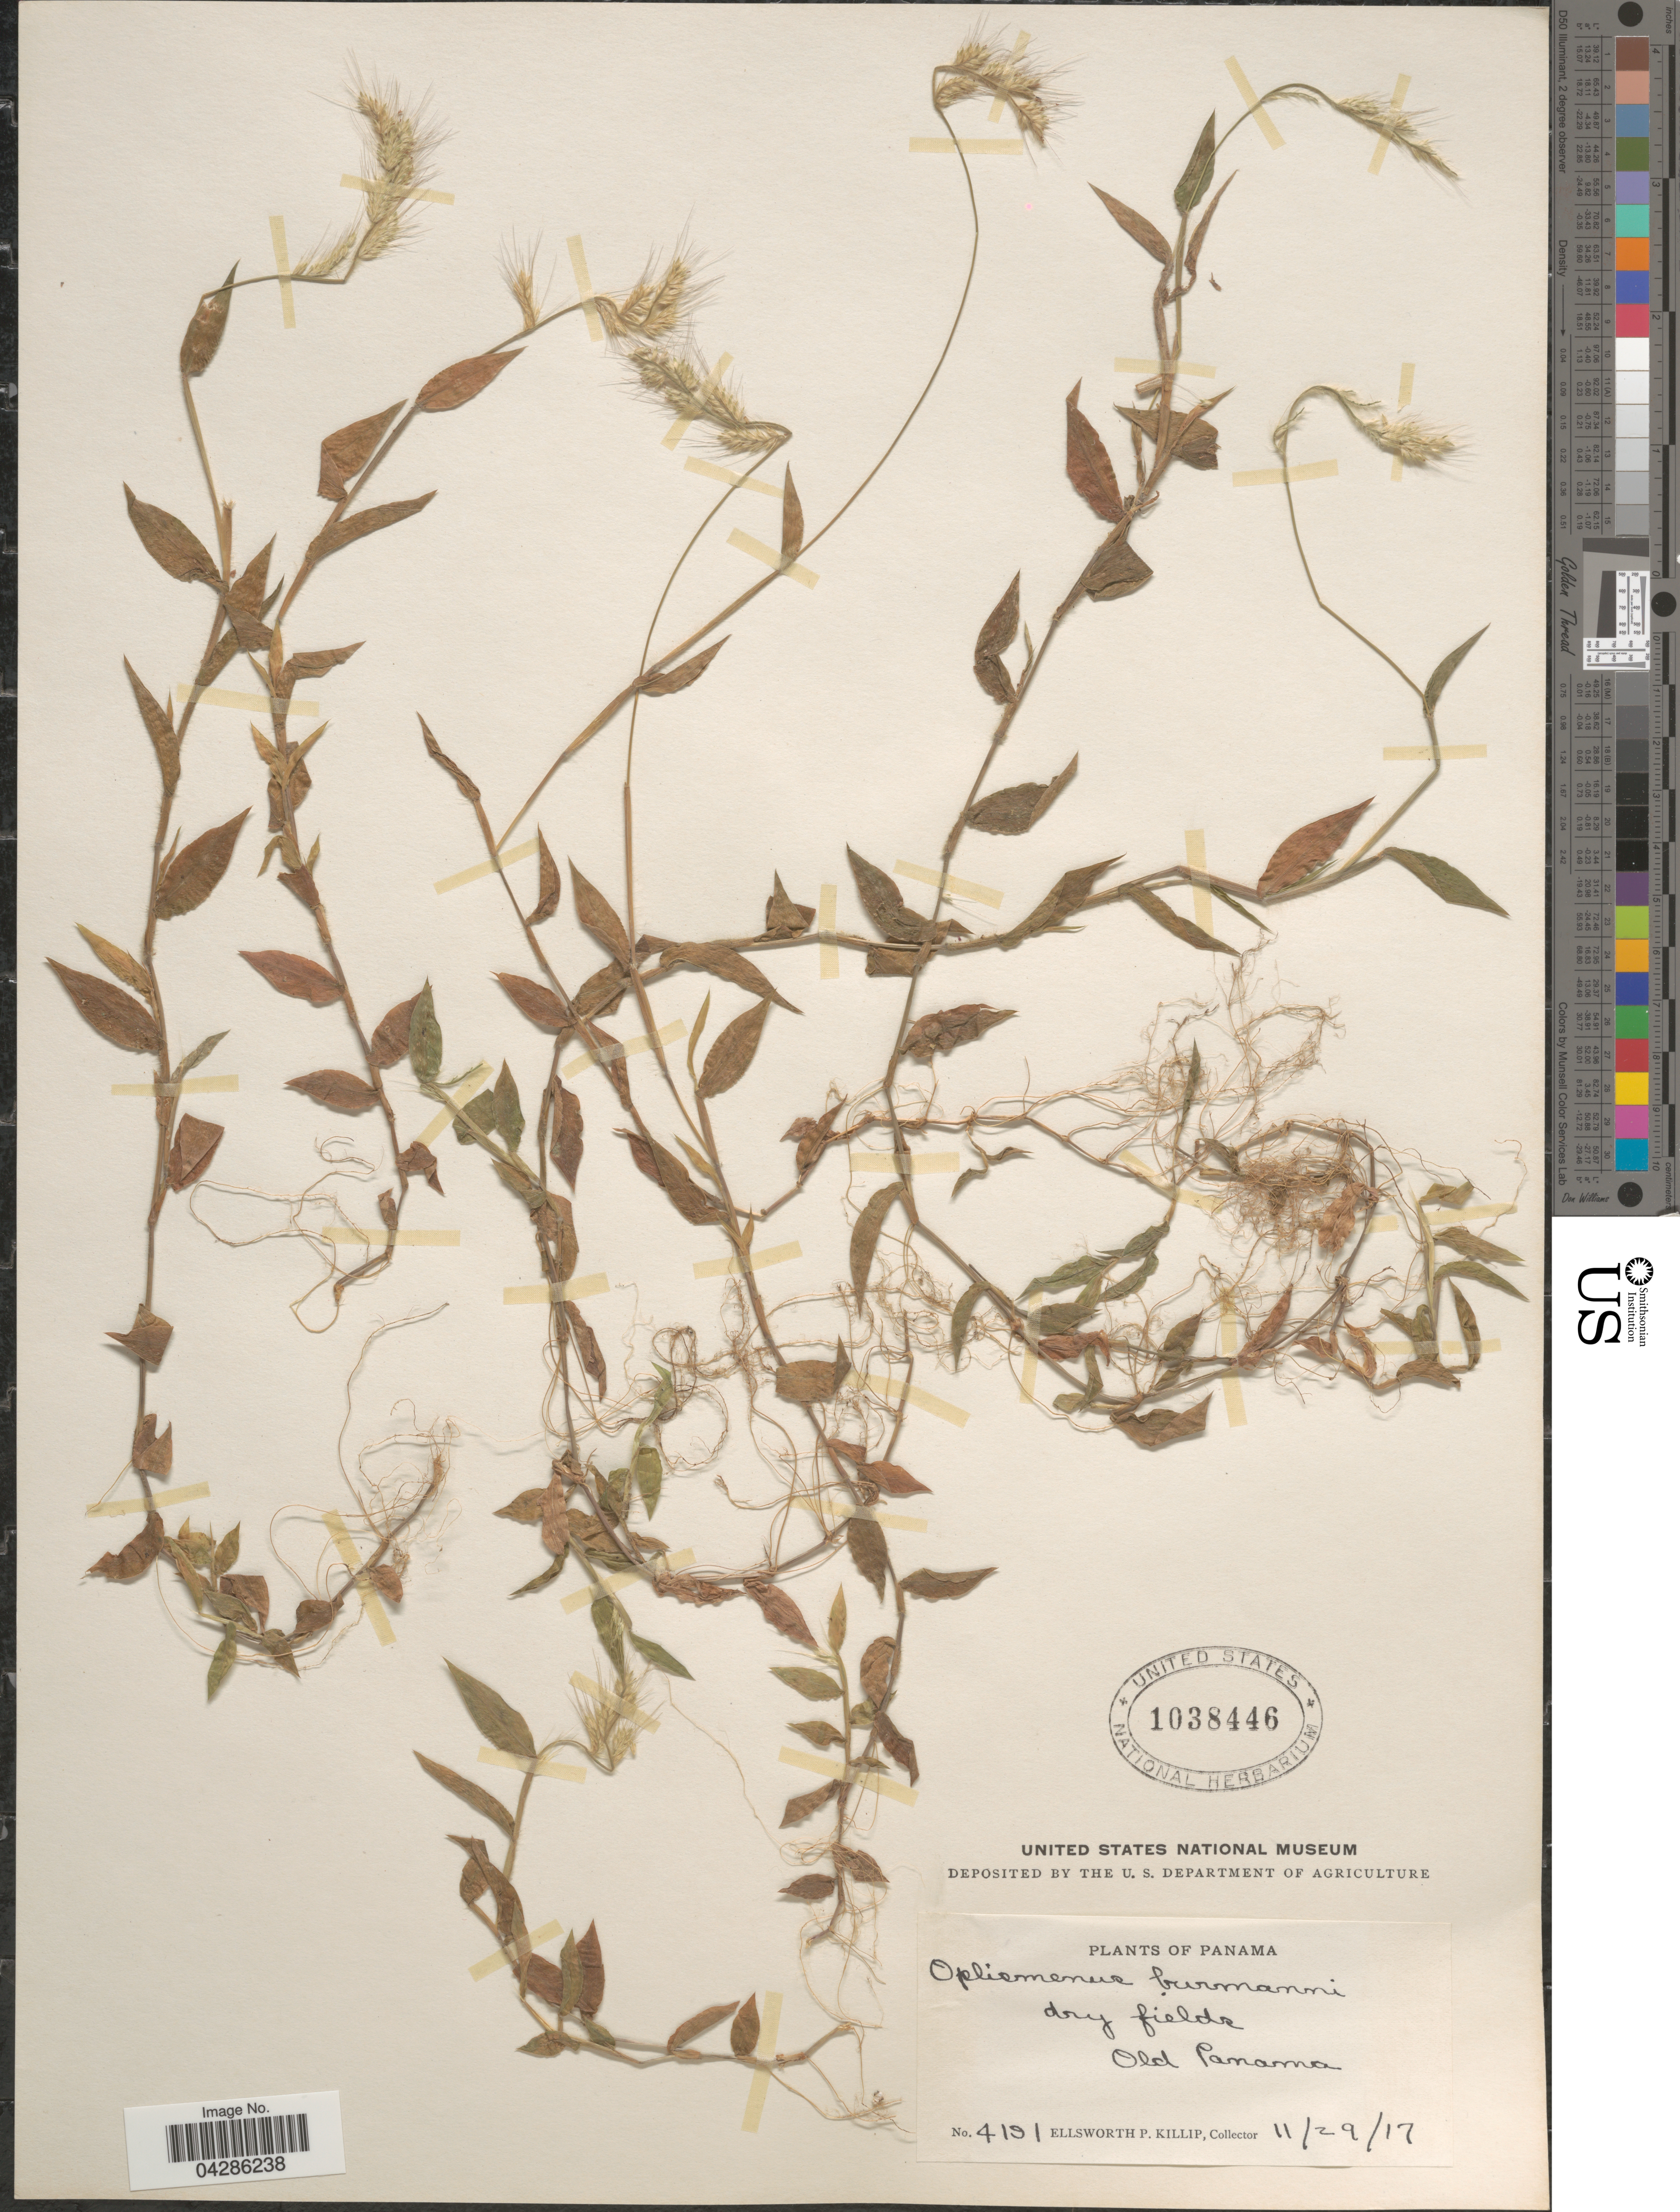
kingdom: Plantae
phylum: Tracheophyta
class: Liliopsida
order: Poales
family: Poaceae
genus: Oplismenus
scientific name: Oplismenus burmannii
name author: (Retz.) P. Beauv.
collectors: E. P. Killip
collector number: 4191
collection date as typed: Transcribed d/m/y: 29/11/17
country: Panama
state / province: Panamá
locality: Dry fields. Old Panama.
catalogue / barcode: US 1038446